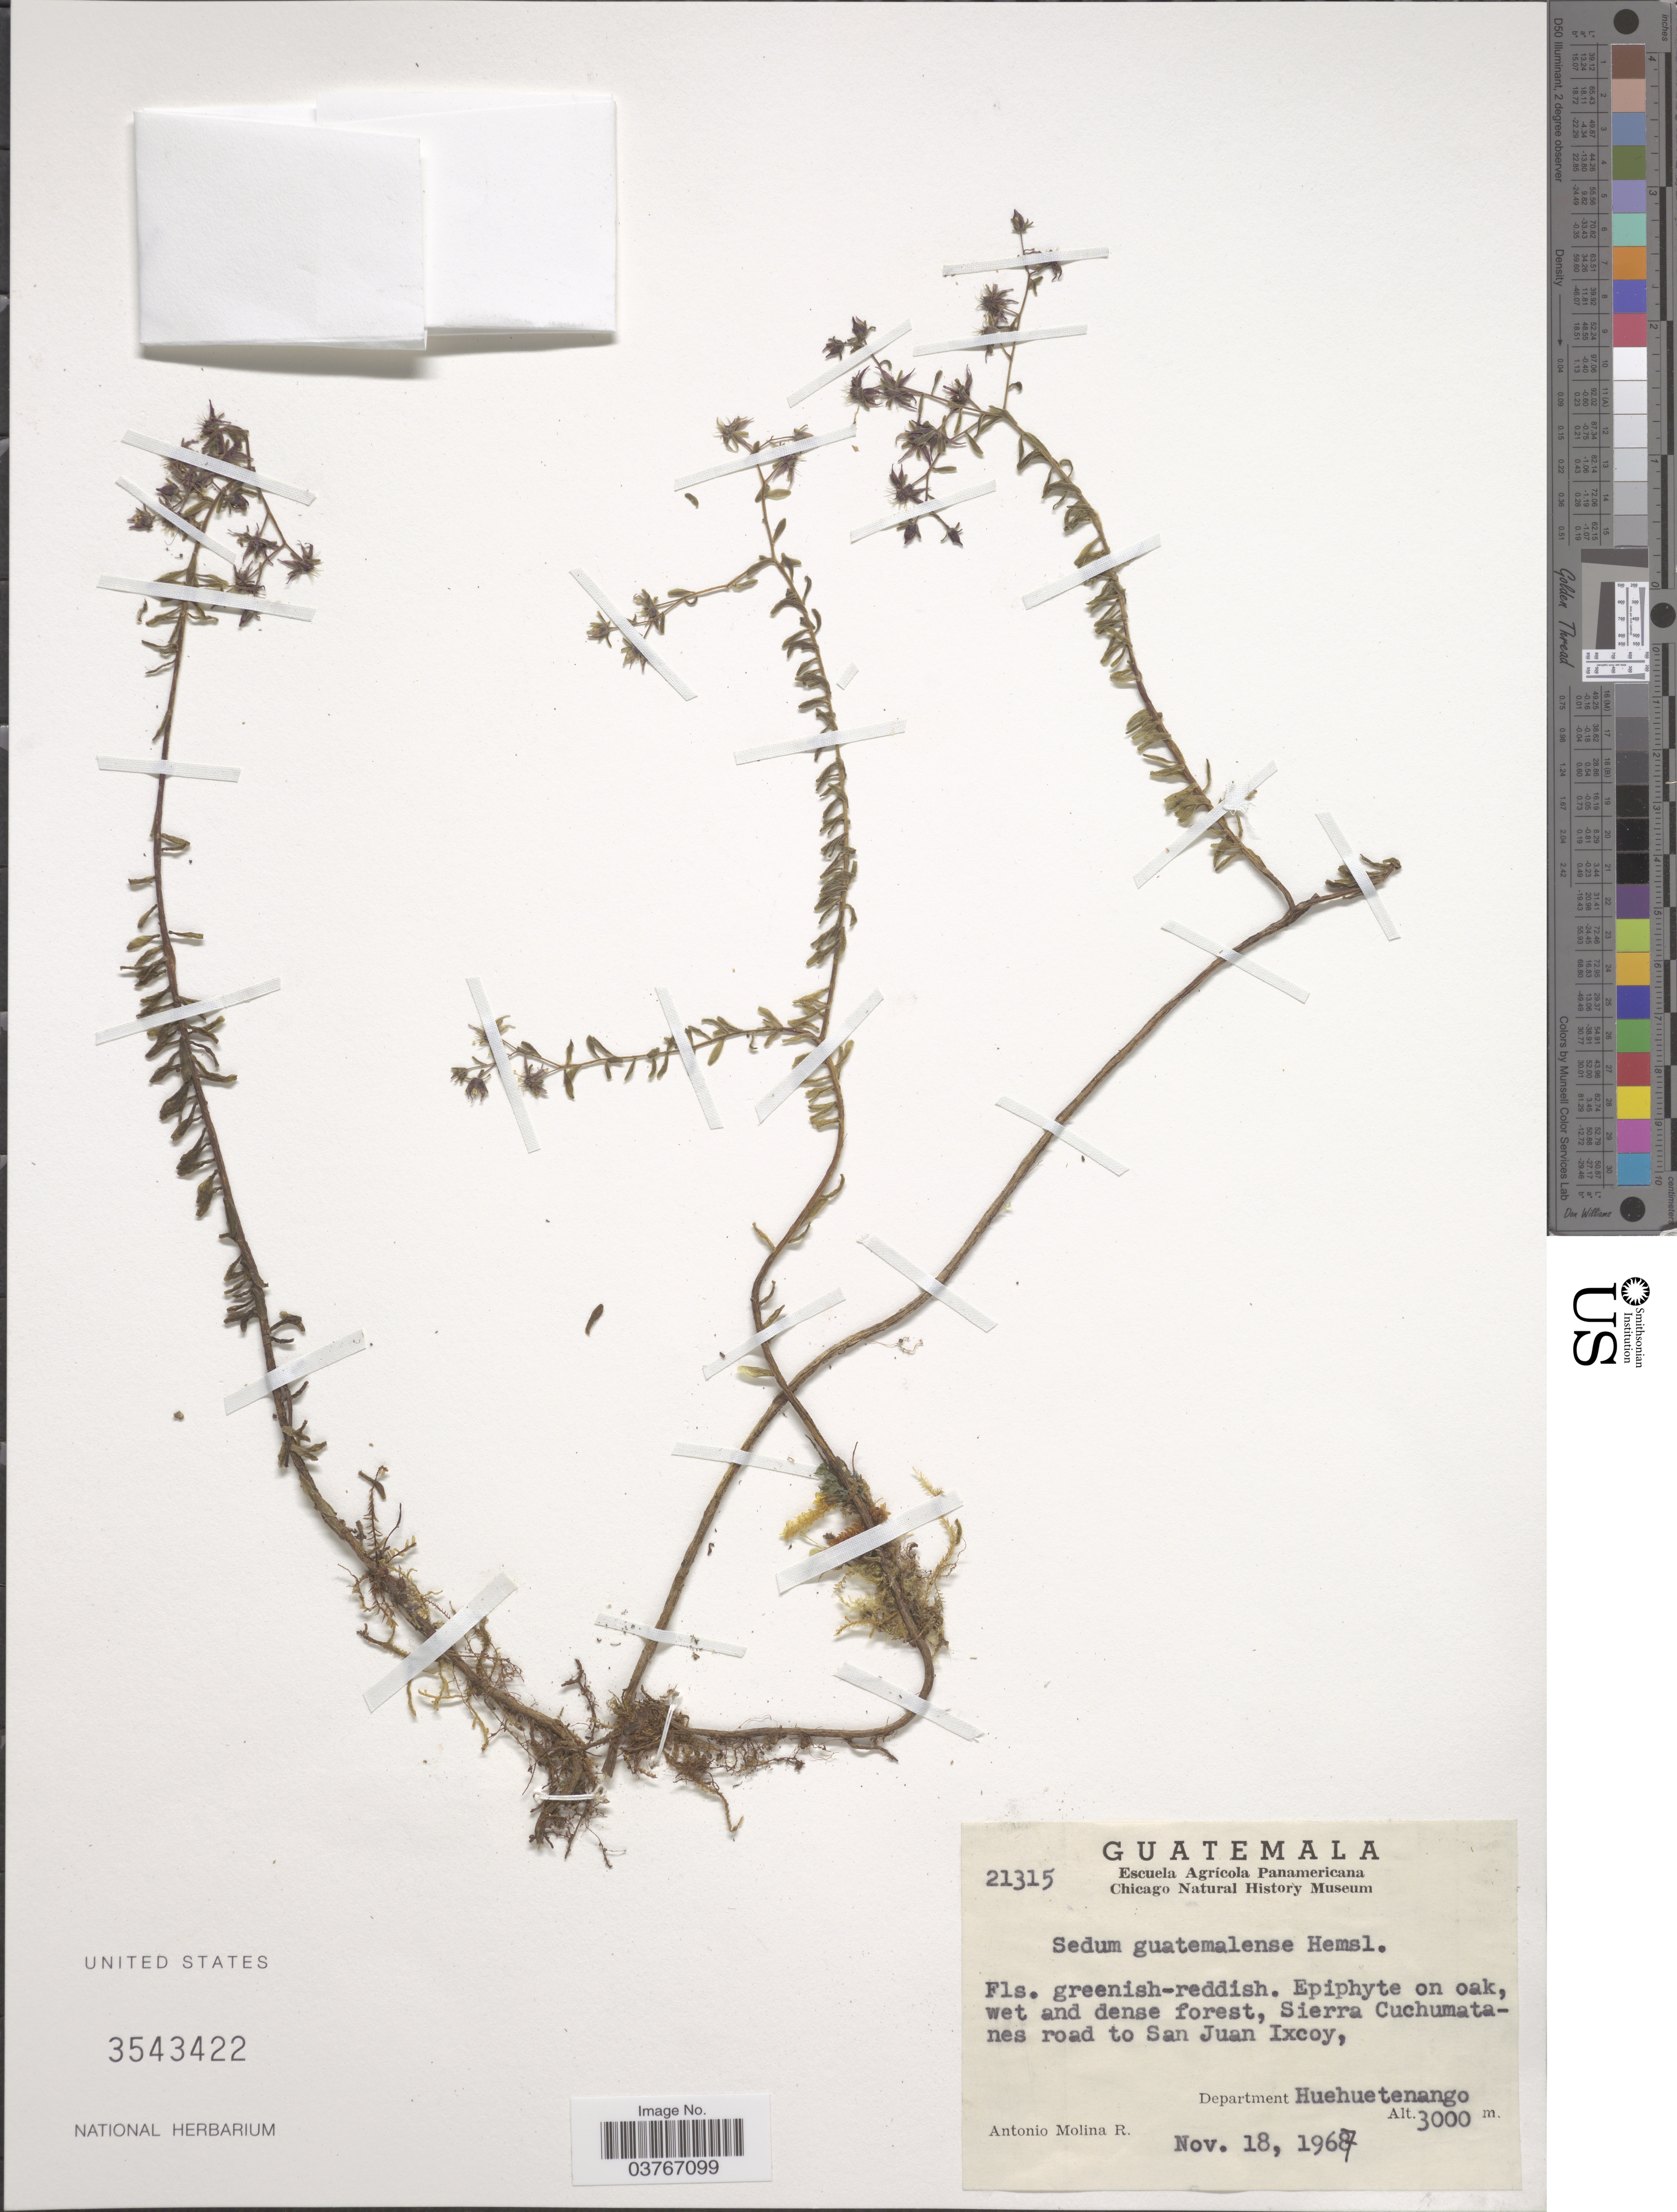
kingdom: Plantae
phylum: Tracheophyta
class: Magnoliopsida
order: Saxifragales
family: Crassulaceae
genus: Sedum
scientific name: Sedum guatemalense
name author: Hemsl.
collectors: A. Molina R.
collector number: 21315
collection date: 1967-11-18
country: Guatemala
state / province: Huehuetenango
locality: Sierra Cuchumatanes road to San Juan Ixcoy, Department Huehuetenango.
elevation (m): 3000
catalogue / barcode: US 3543422